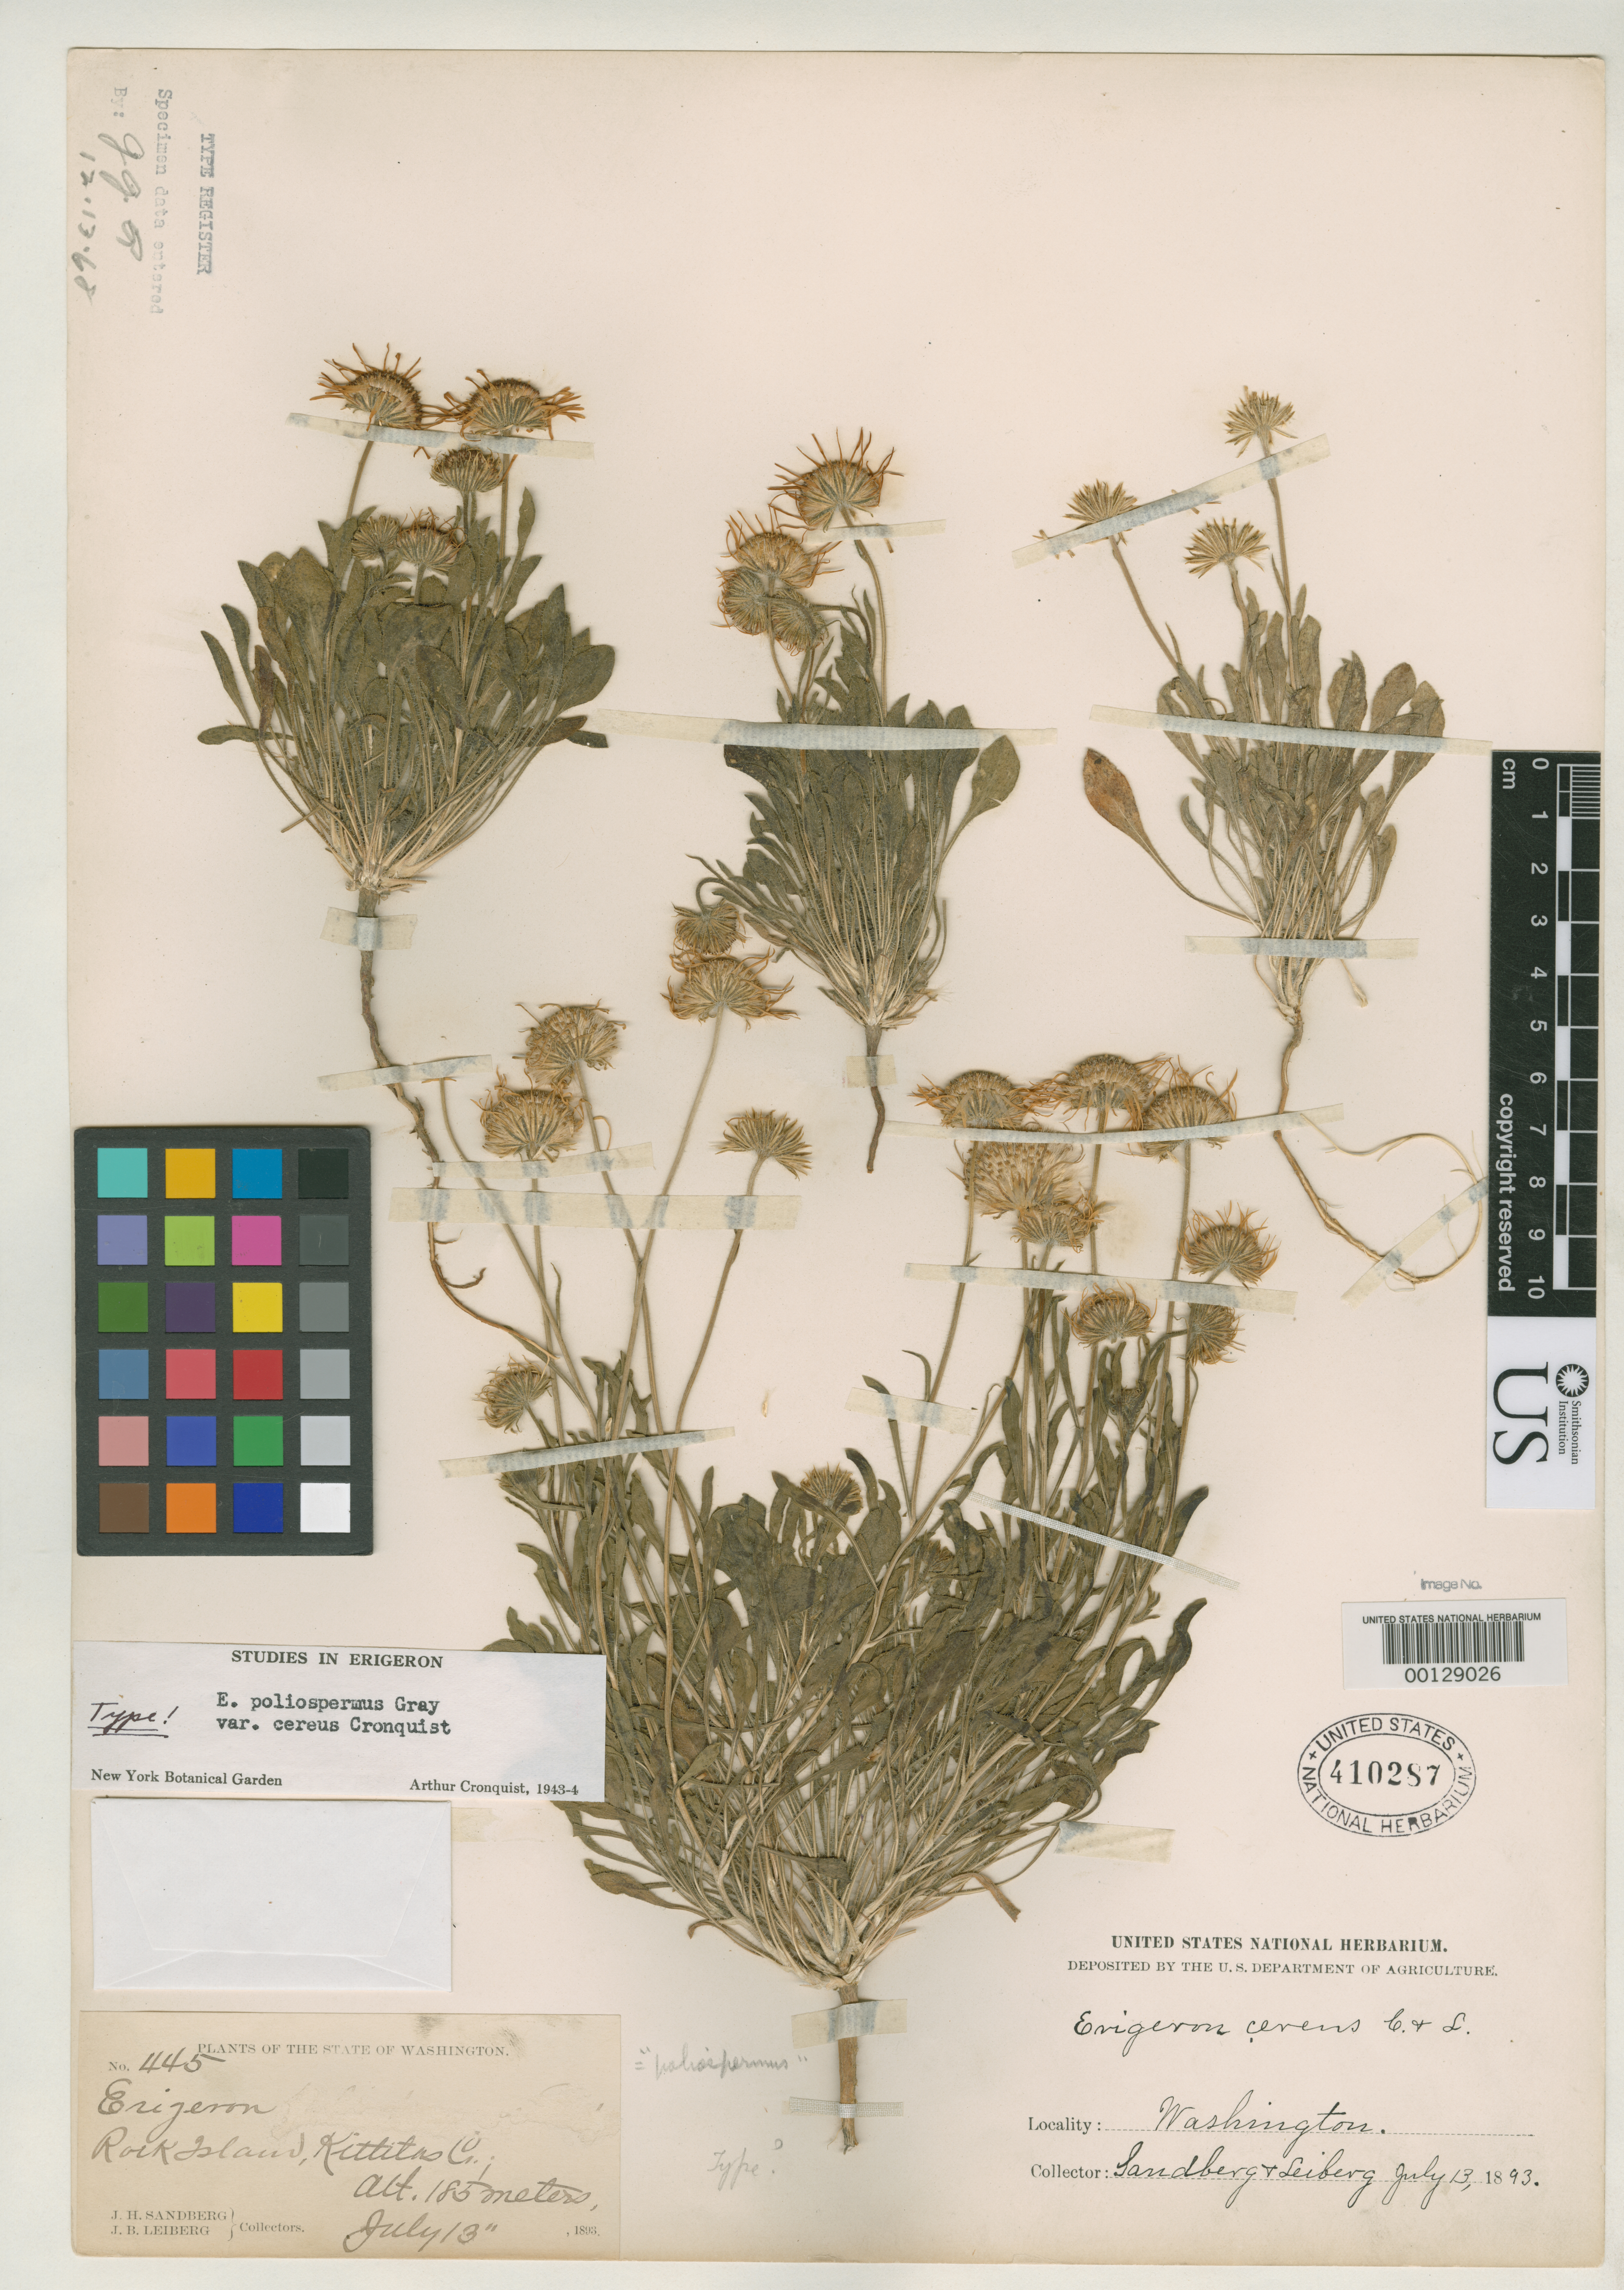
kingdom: Plantae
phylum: Tracheophyta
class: Magnoliopsida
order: Asterales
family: Asteraceae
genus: Erigeron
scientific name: Erigeron poliospermus var. cereus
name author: Cronq.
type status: Holotype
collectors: J. H. Sandberg & J. Leiberg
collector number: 445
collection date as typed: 13 Jul 1893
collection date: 1893-07-13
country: United States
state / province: Washington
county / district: Kittitas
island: Rock Island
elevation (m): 185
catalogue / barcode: US 410287